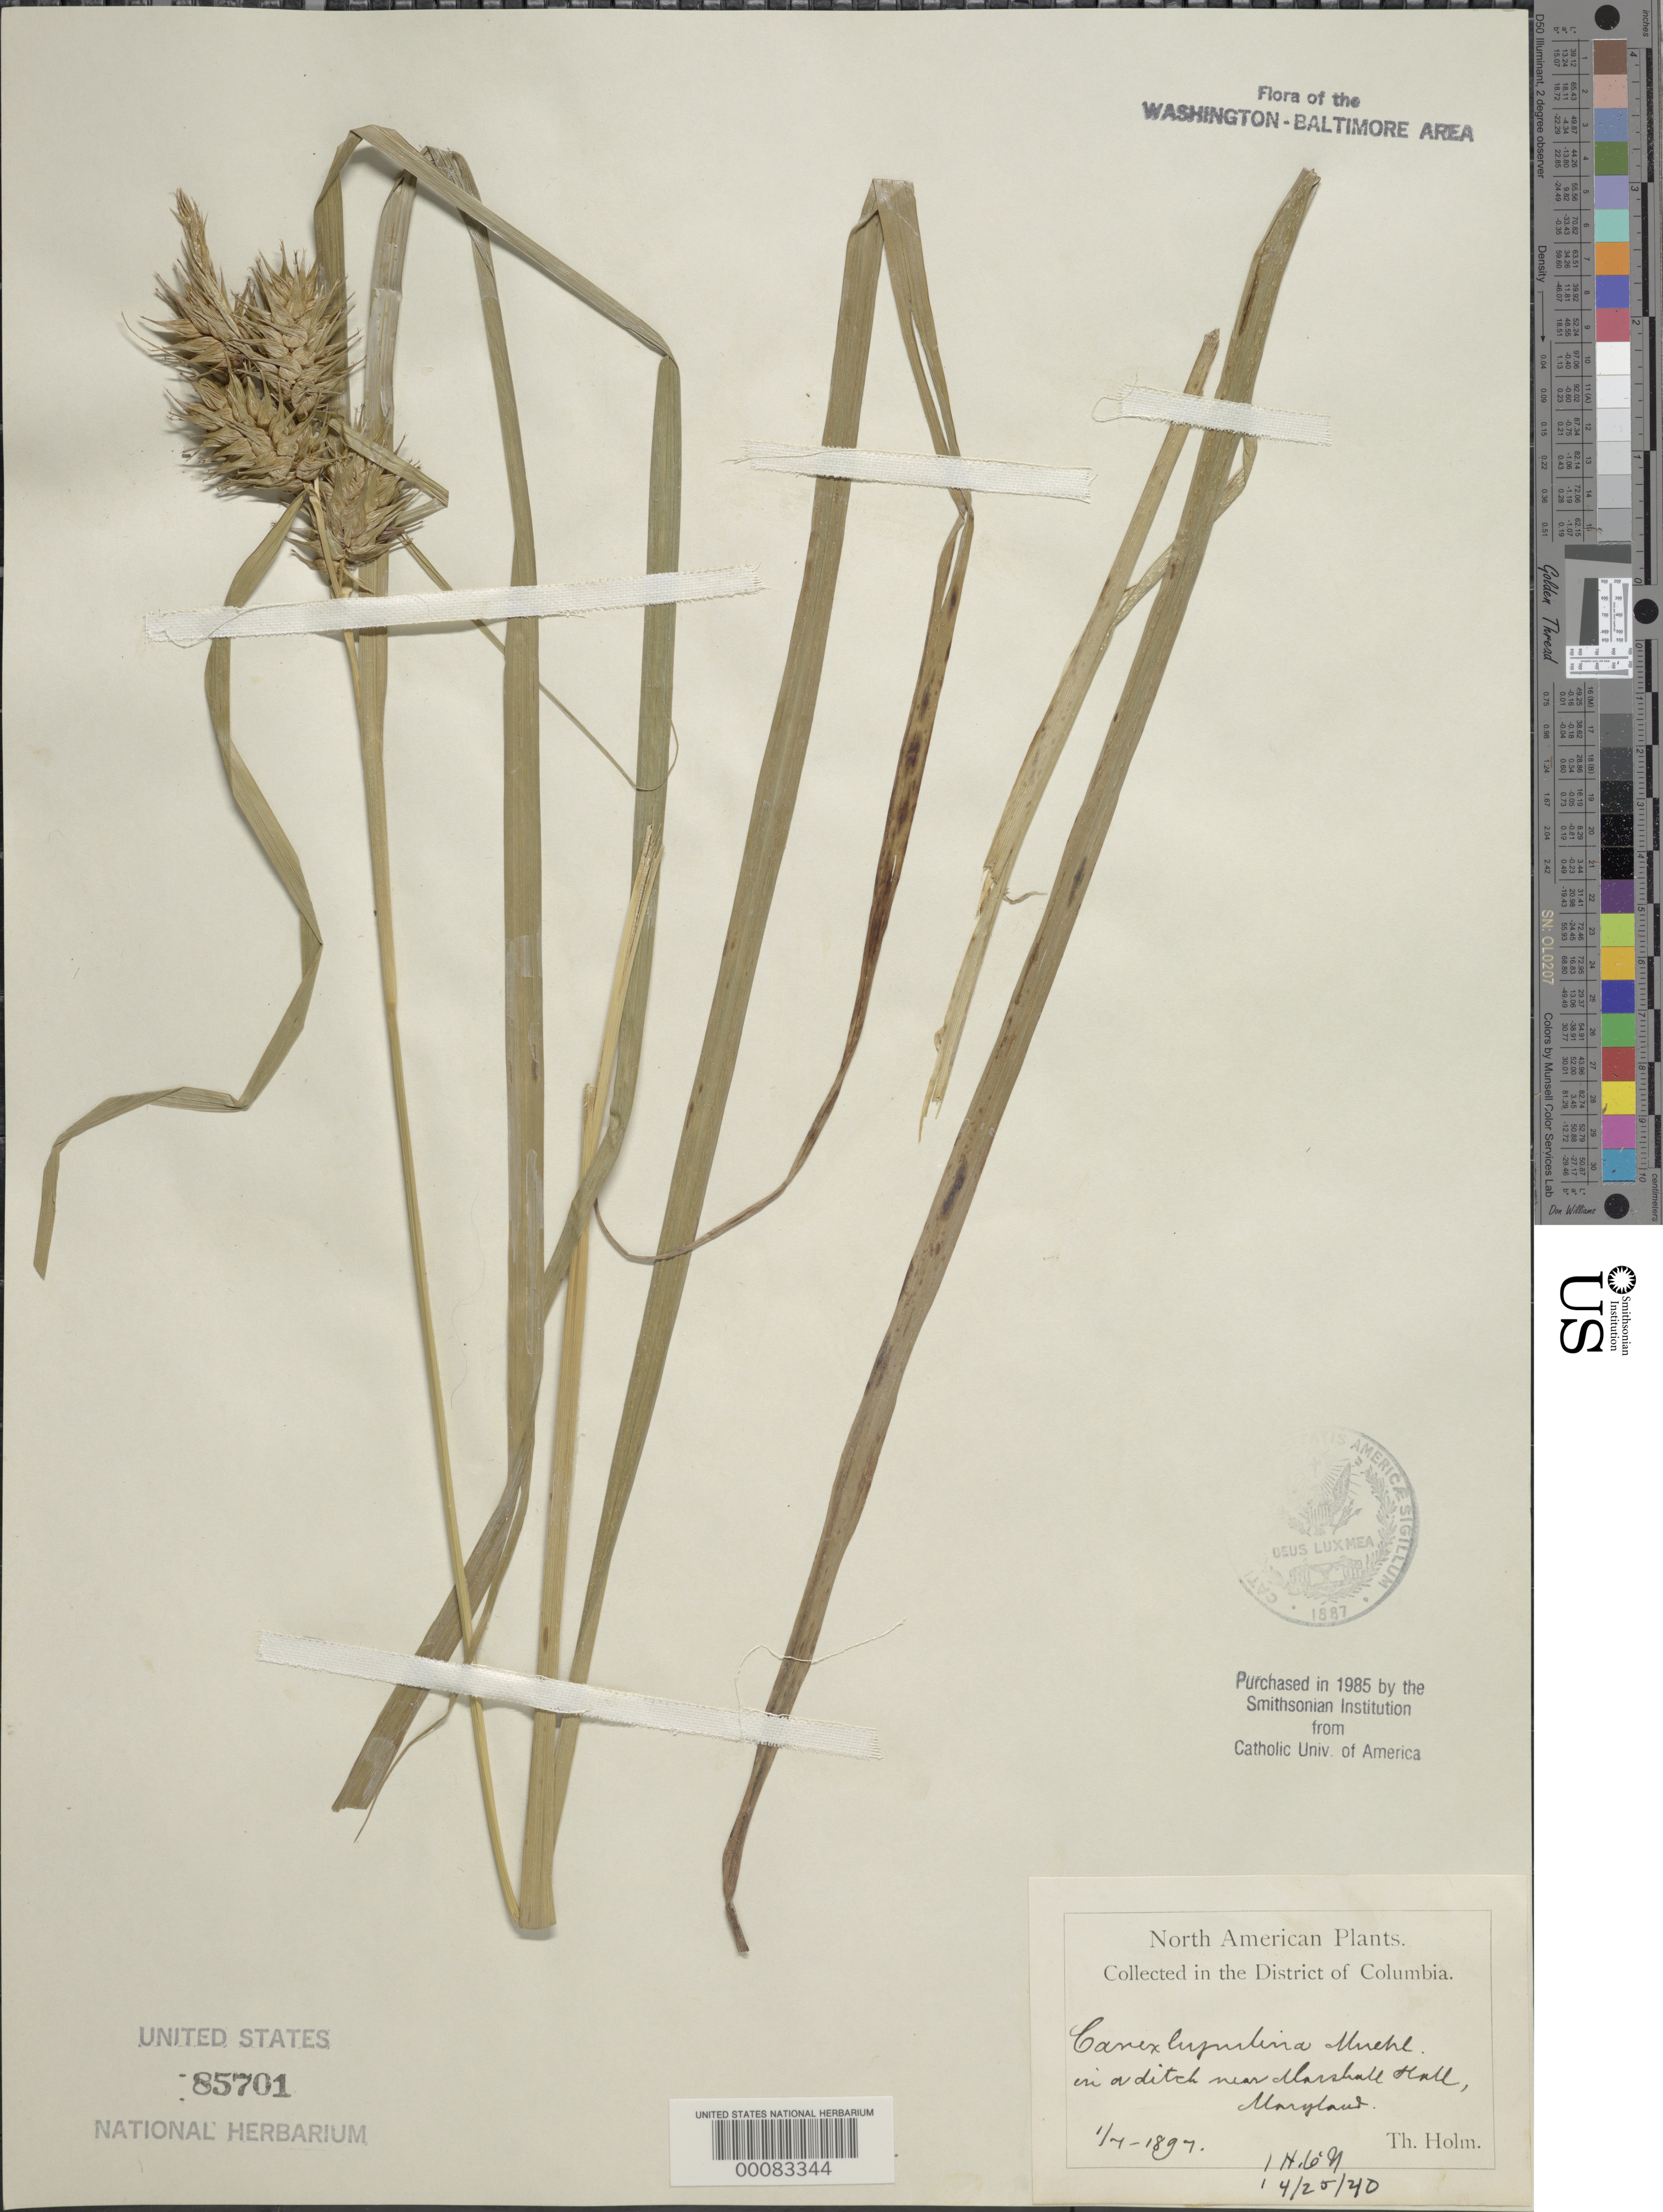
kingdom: Plantae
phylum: Tracheophyta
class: Liliopsida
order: Poales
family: Cyperaceae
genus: Carex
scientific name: Carex lupulina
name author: Muhl. ex Willd.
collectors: T. Holm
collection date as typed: -1 Jul 1897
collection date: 1897-07-01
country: United States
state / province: Maryland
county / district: Charles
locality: Near Marshall Hall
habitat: Ditch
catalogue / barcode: US 85701